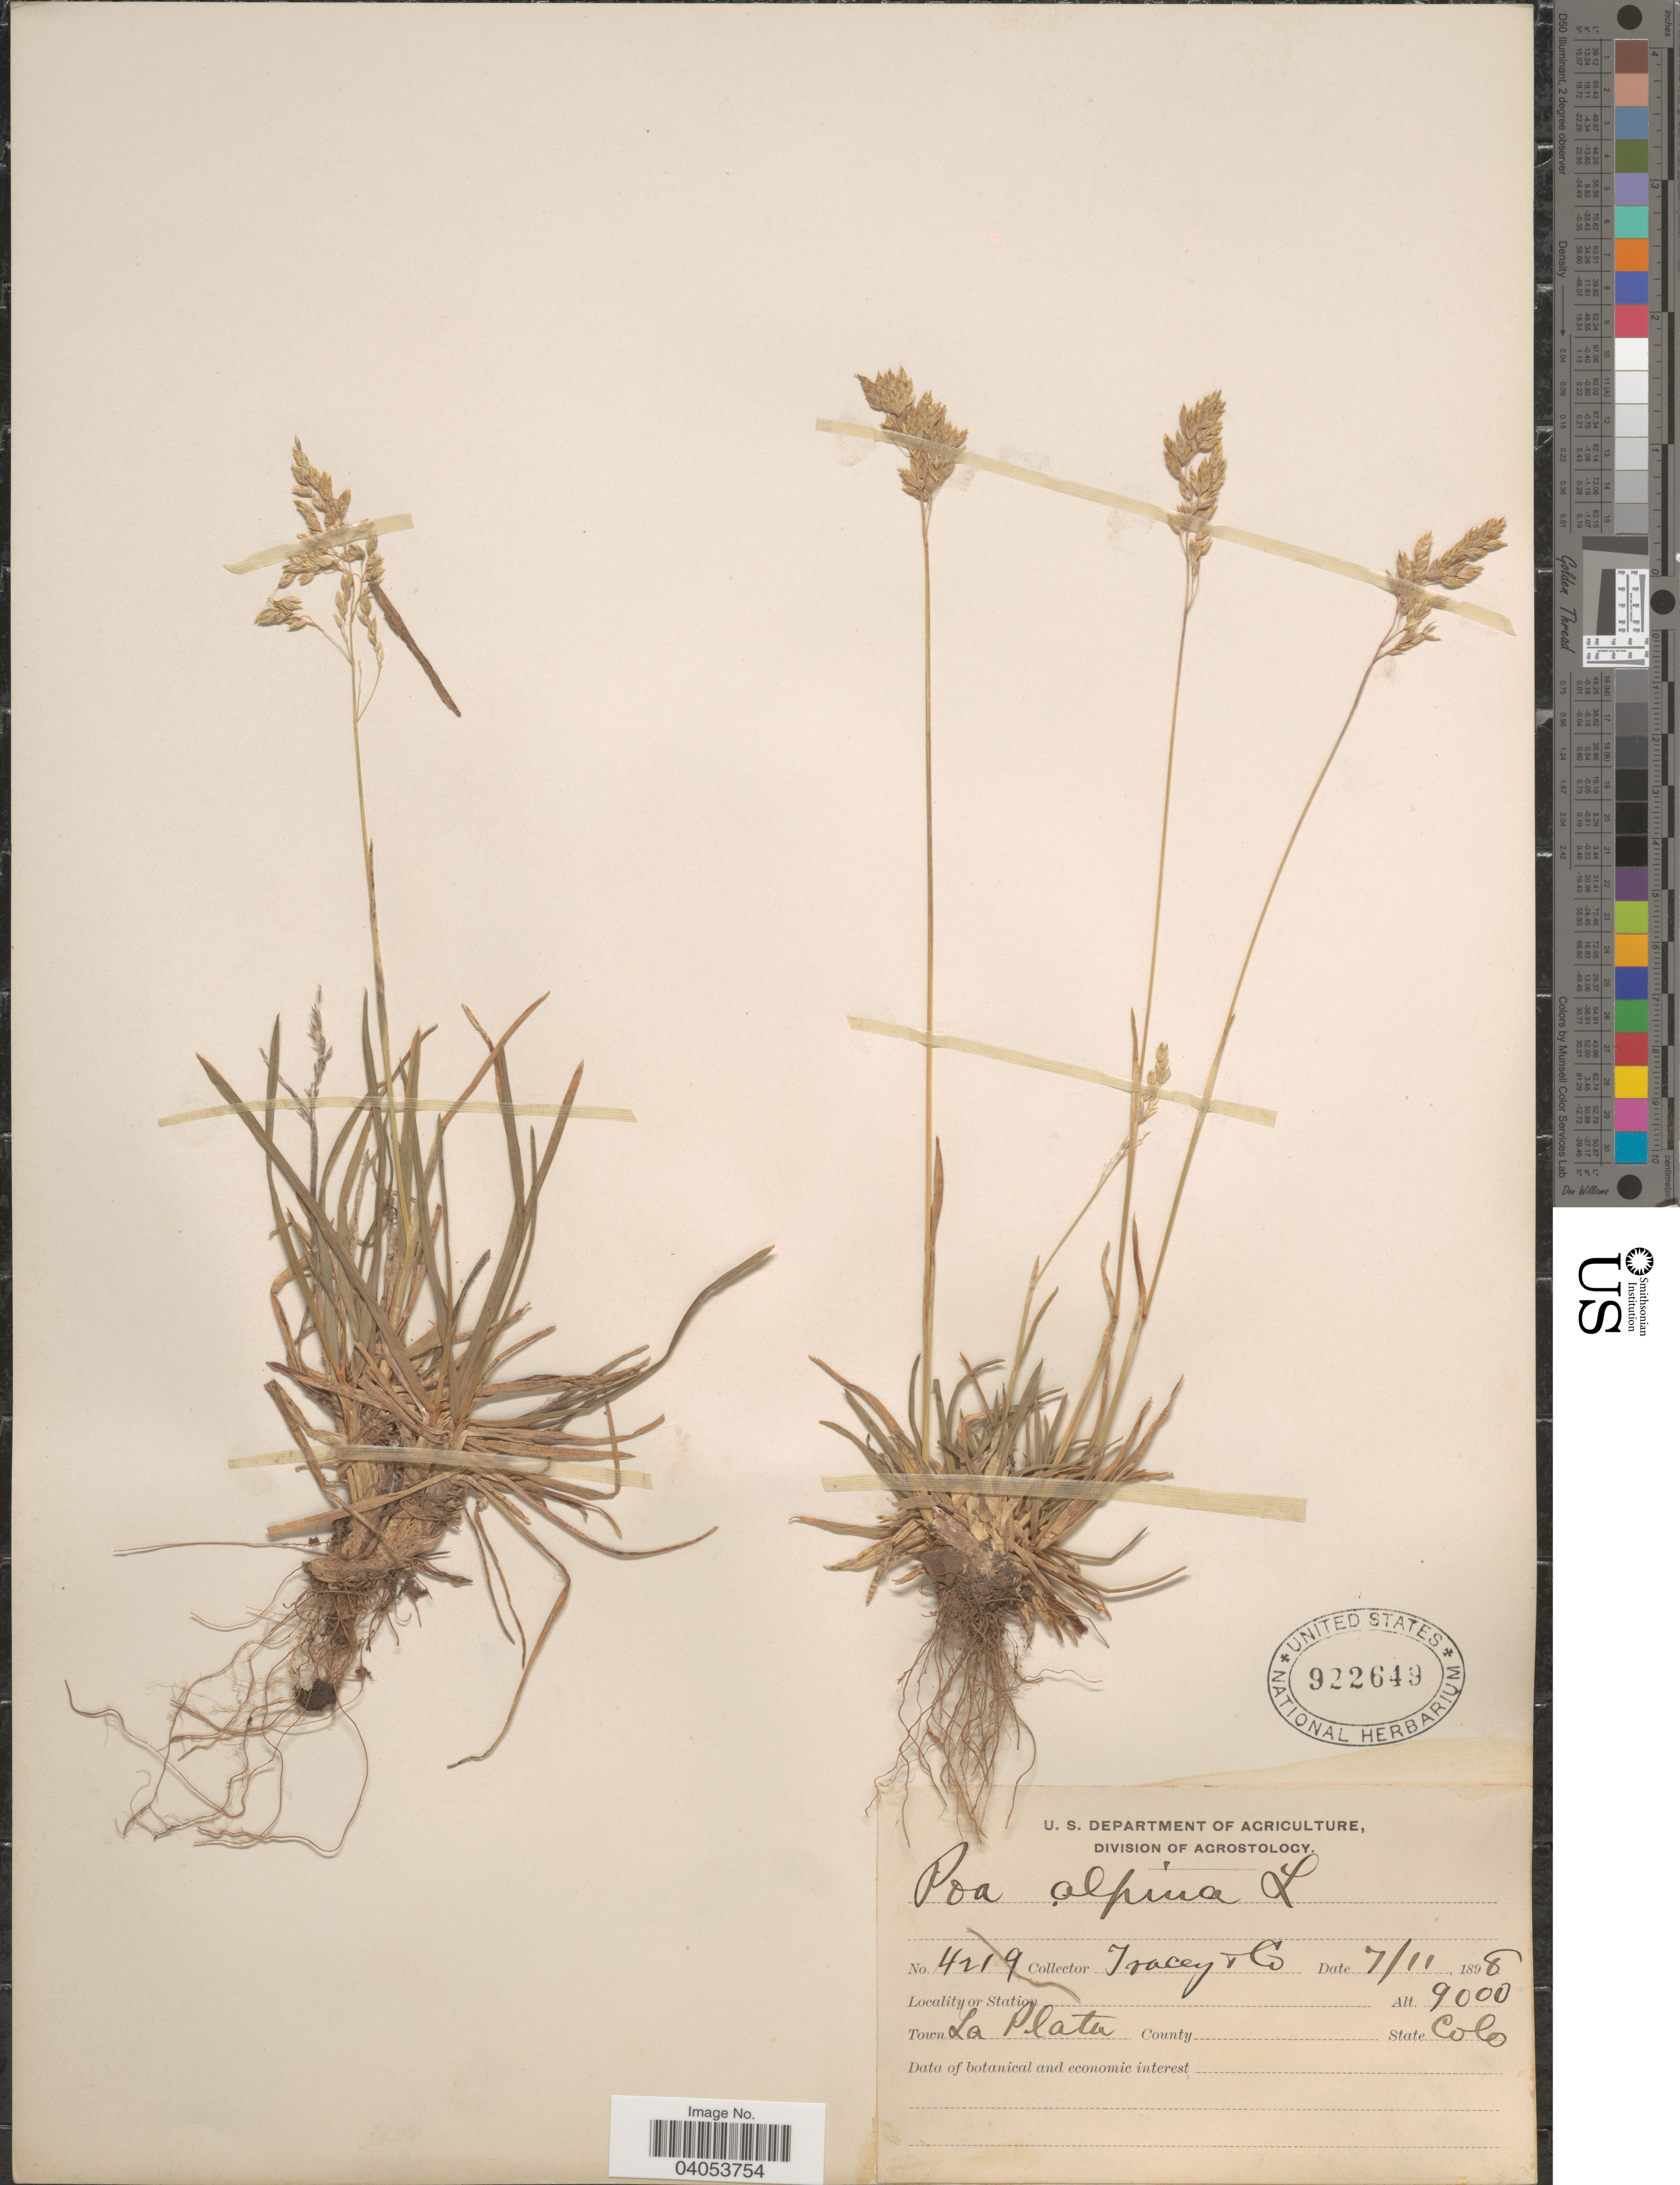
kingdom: Plantae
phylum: Tracheophyta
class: Liliopsida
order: Poales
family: Poaceae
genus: Poa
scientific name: Poa alpina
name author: L.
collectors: Tracey & et al.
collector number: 4219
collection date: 1898-07-11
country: United States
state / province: Colorado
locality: Town La Plata.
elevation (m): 2743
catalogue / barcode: US 922649